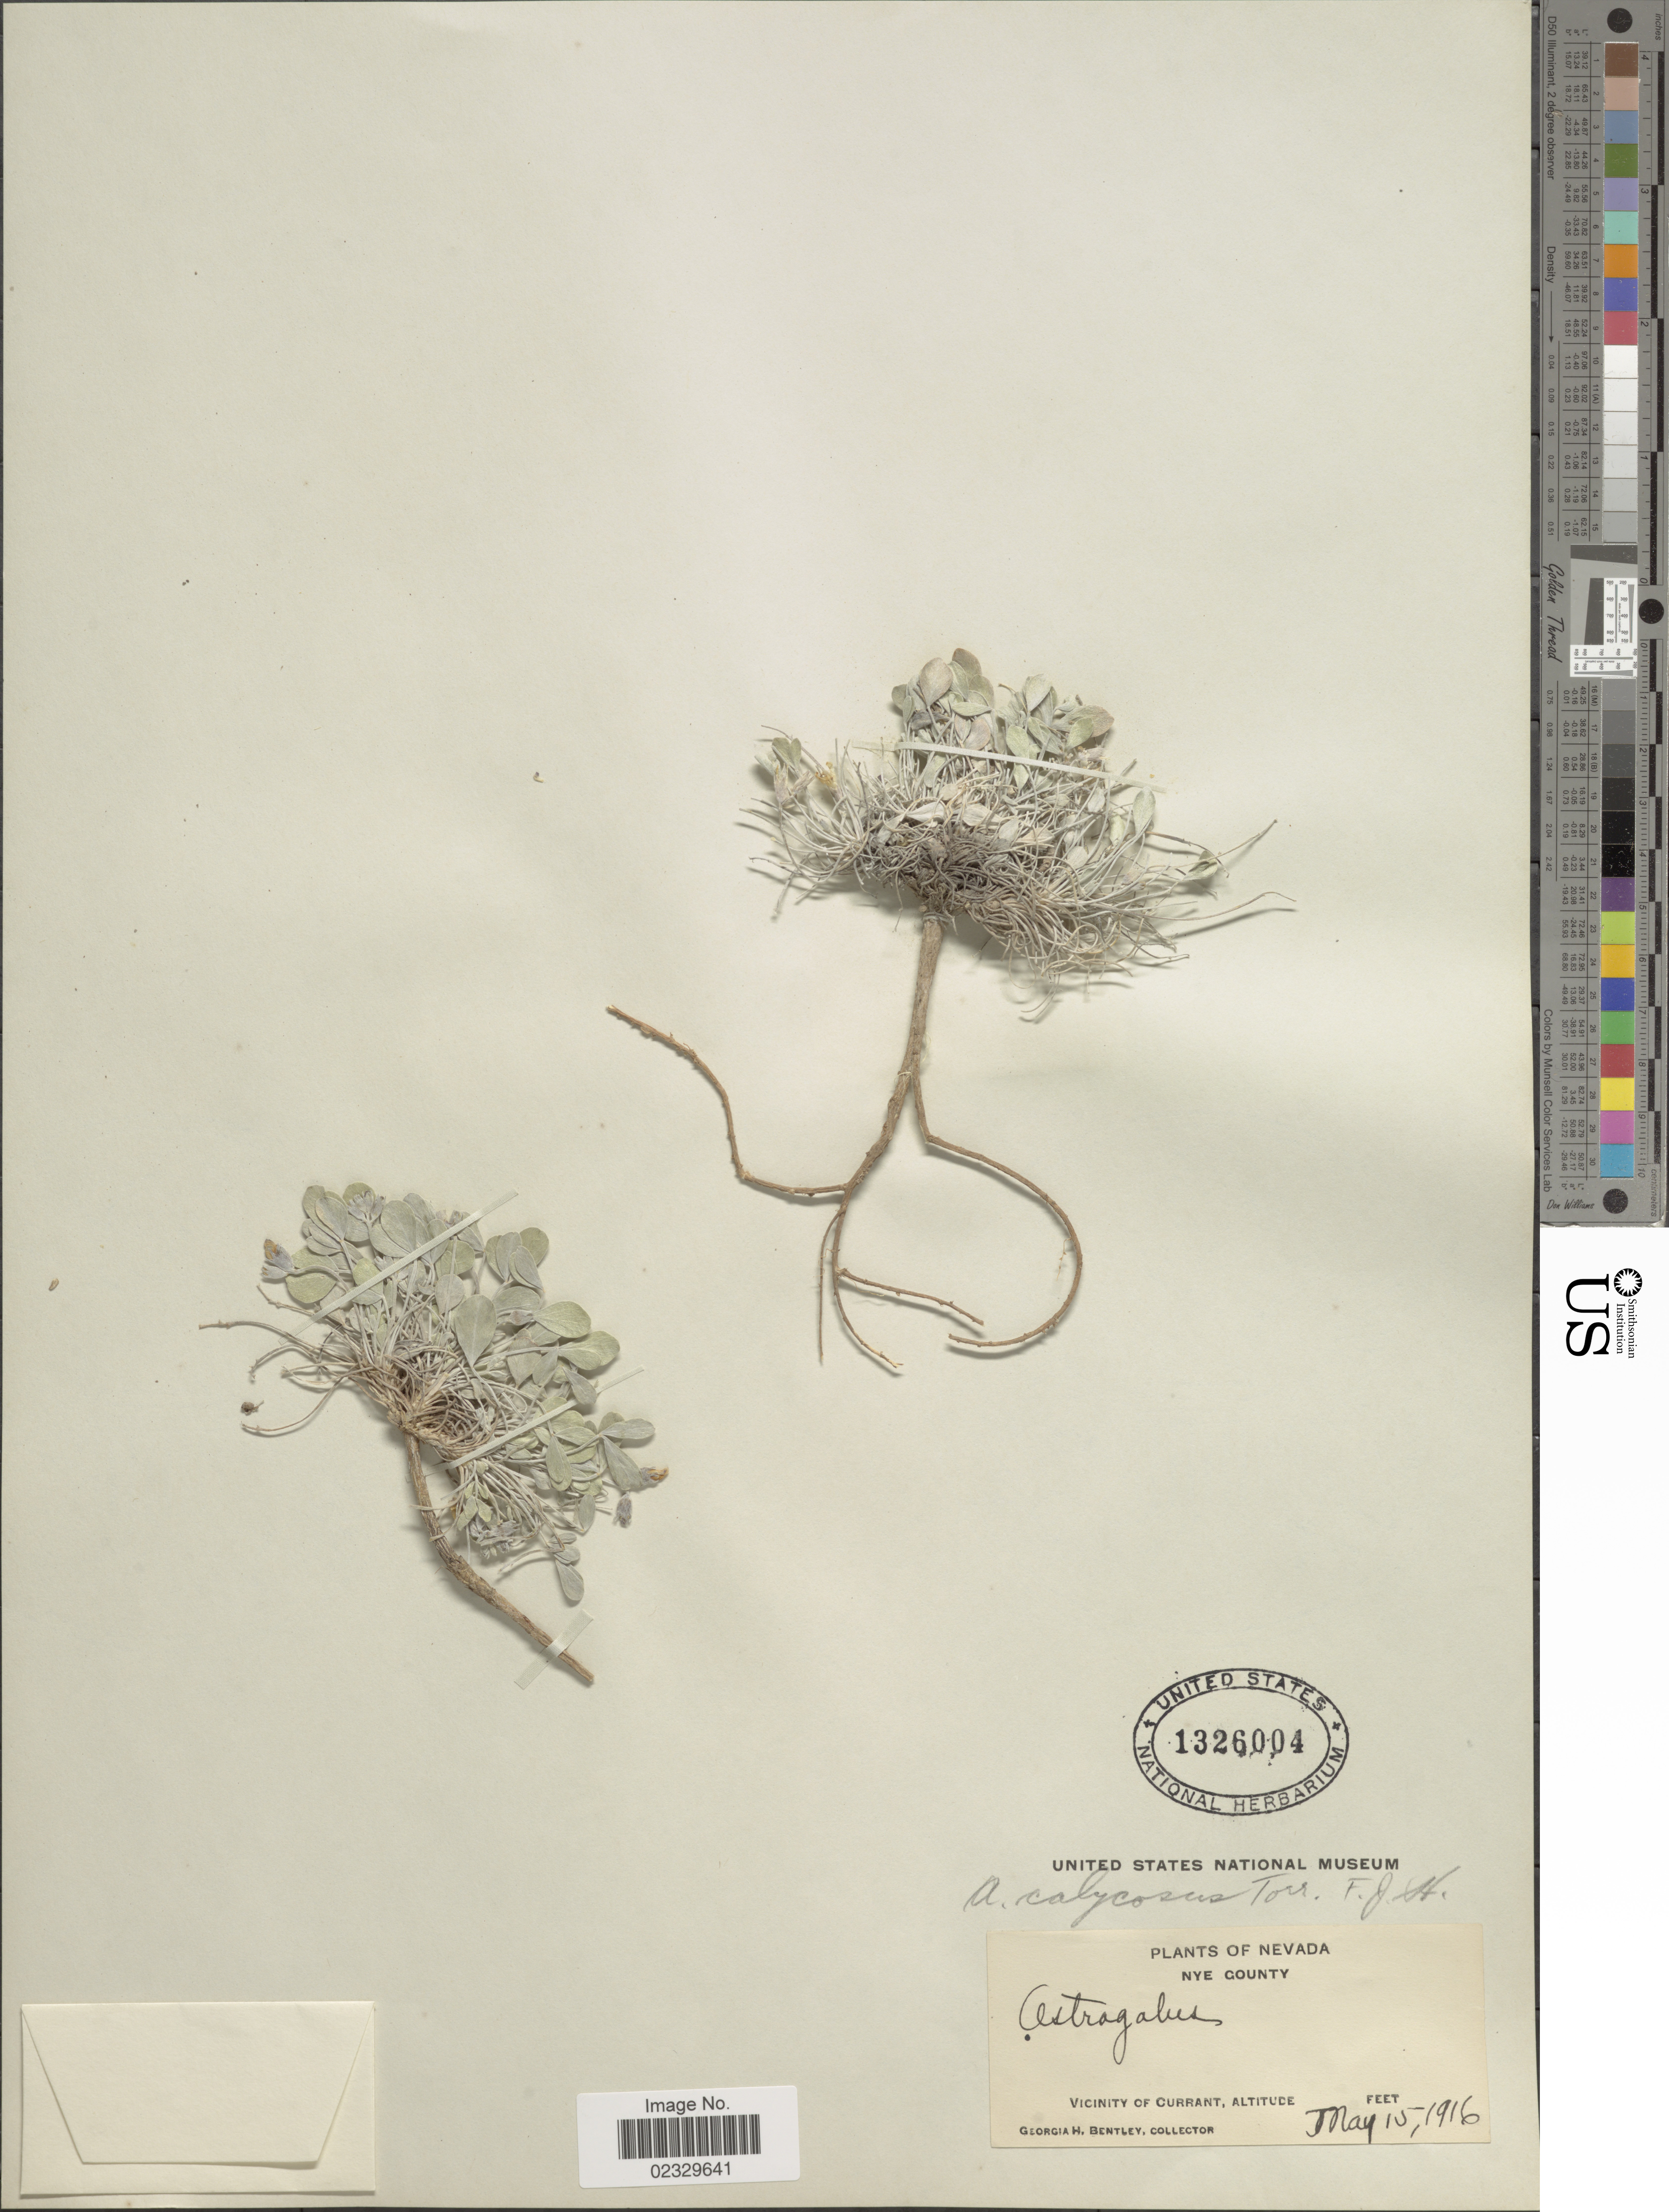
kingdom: Plantae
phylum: Tracheophyta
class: Magnoliopsida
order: Fabales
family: Fabaceae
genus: Astragalus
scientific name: Astragalus calycosus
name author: Torr. ex S. Watson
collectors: G. Bentley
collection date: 1916-05-15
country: United States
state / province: Nevada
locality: Nye County. Vicinity of Currant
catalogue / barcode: US 1326004